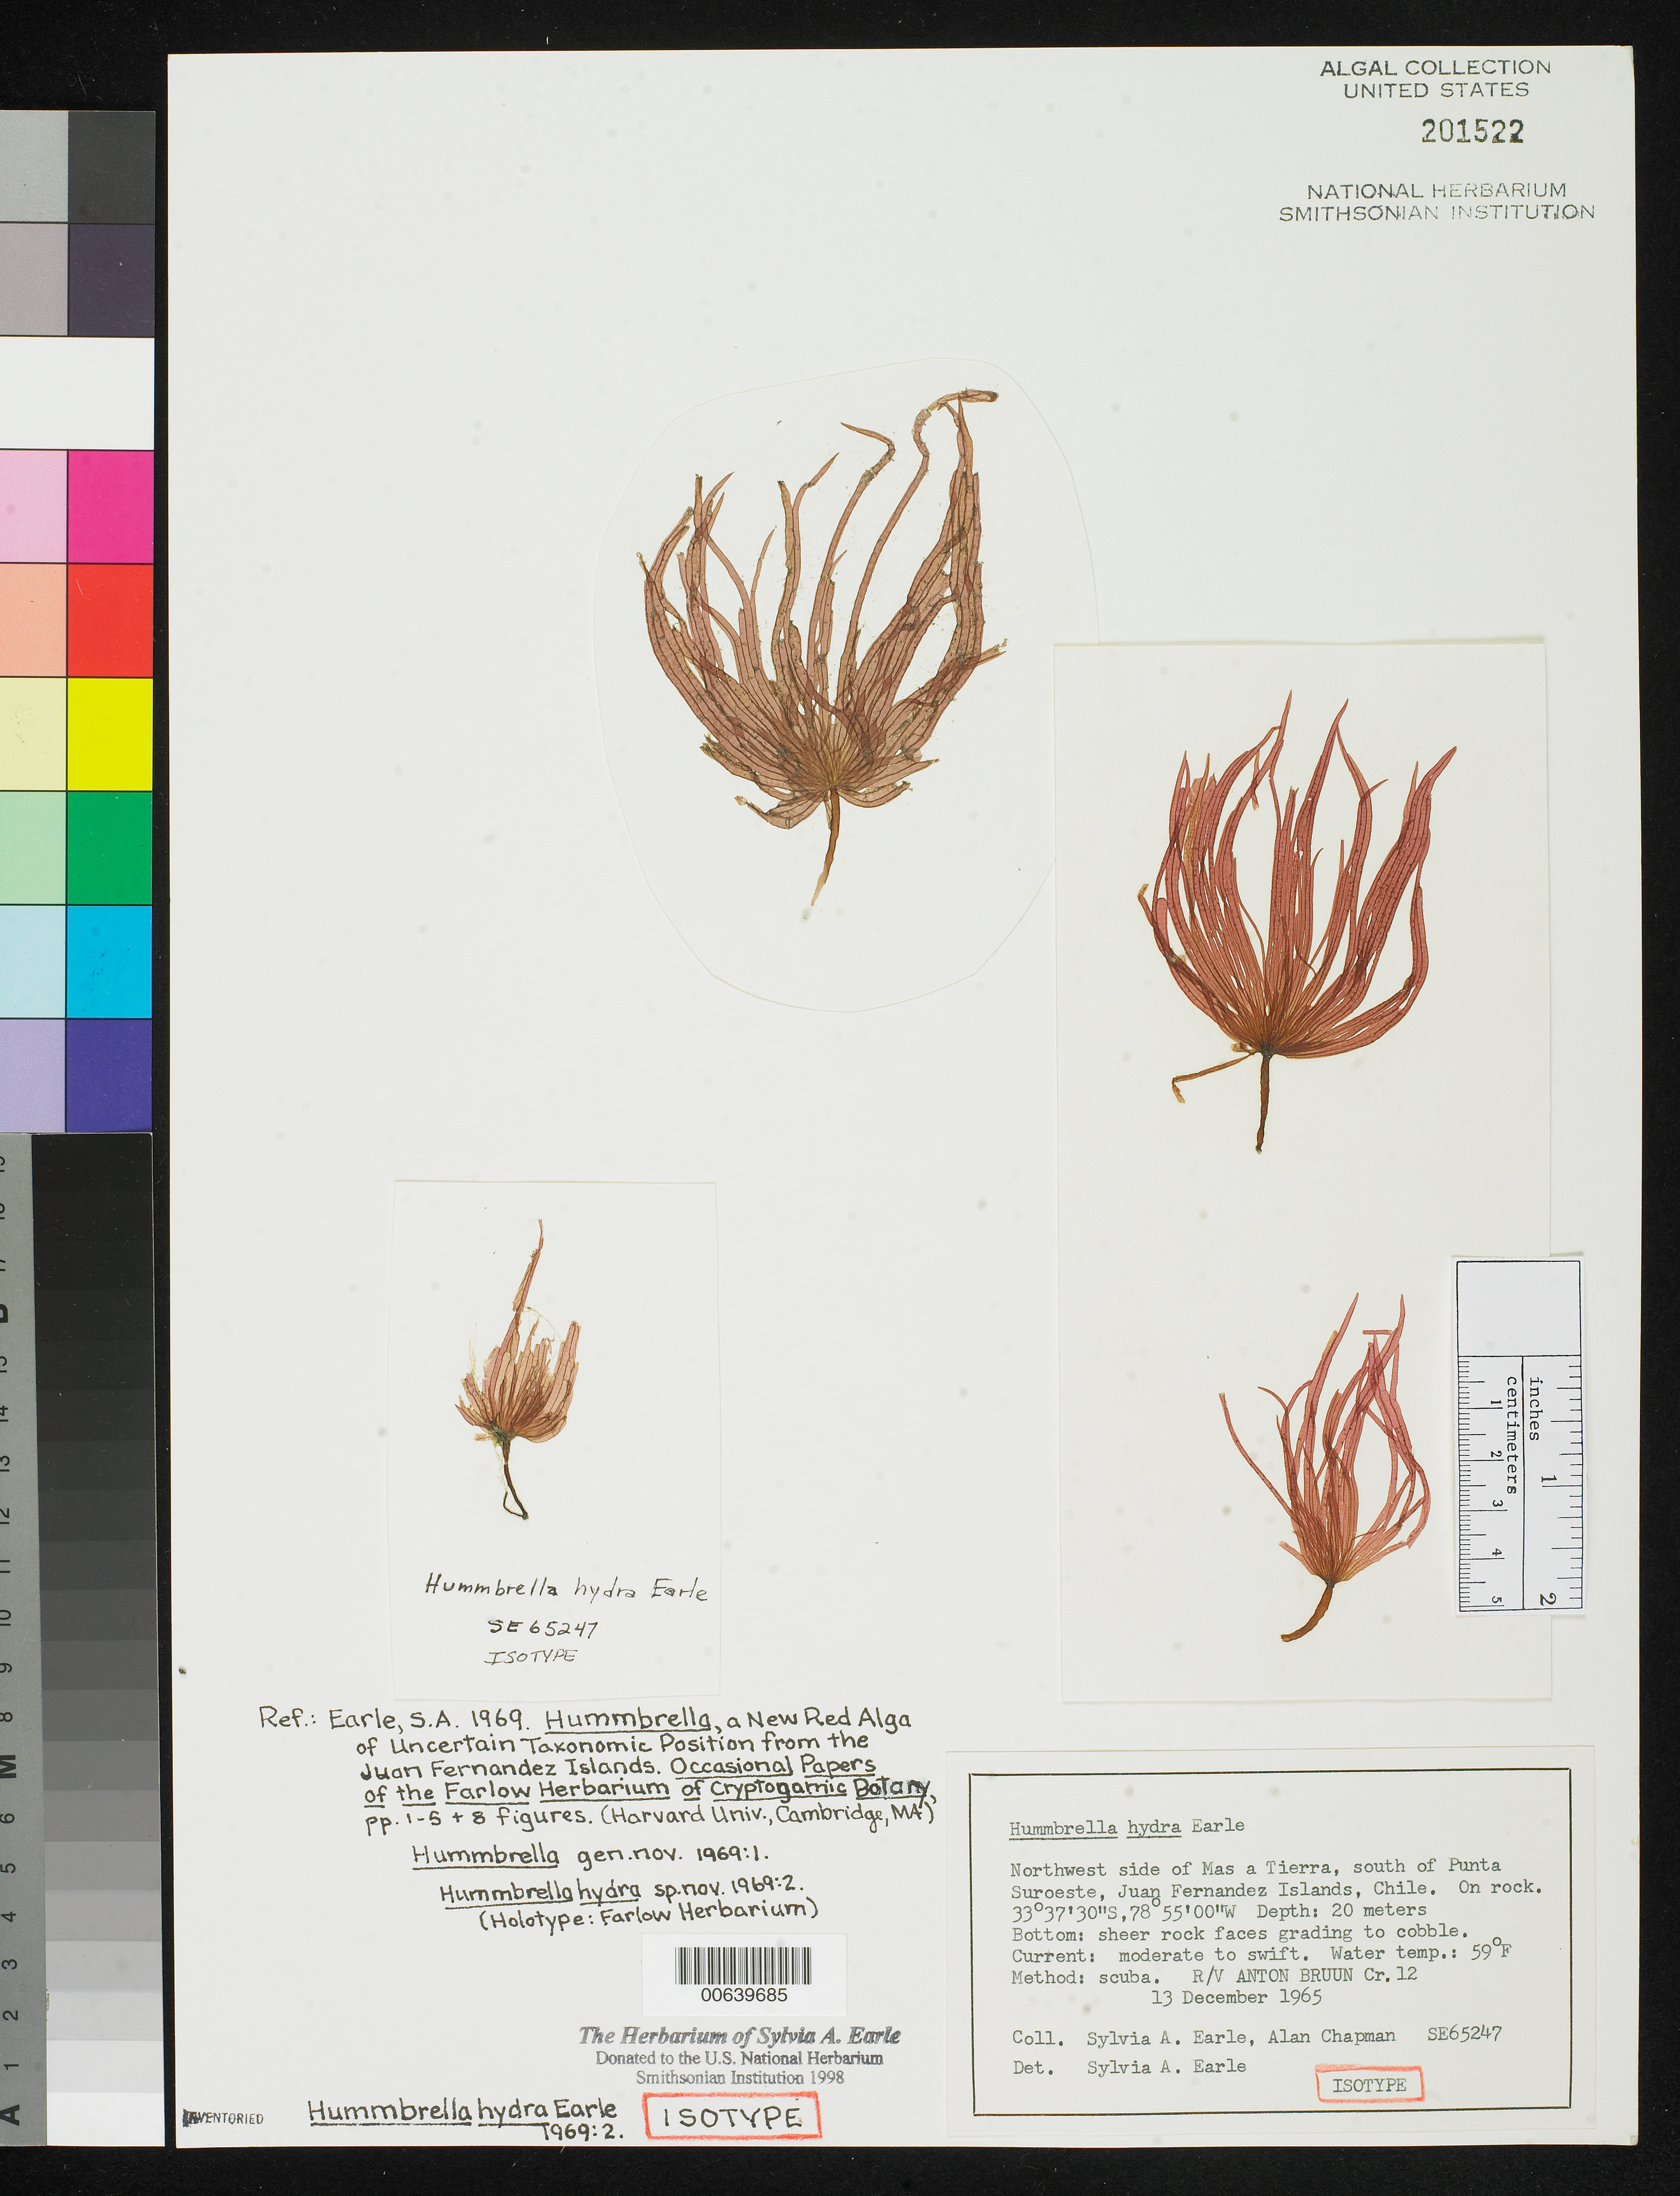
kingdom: Plantae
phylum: Rhodophyta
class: Florideophyceae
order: Gigartinales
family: Pseudoanemoniaceae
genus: Hummbrella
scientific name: Hummbrella hydra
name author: S.A. Earle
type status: Isotype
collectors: S. A. Earle & A. Chapman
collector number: SE 65247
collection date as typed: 13 Dec 1965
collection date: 1965-12-13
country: Chile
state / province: Valparaíso (V)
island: Isla Más a Tierra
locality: South of Punta Suroeste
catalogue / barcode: US 201522